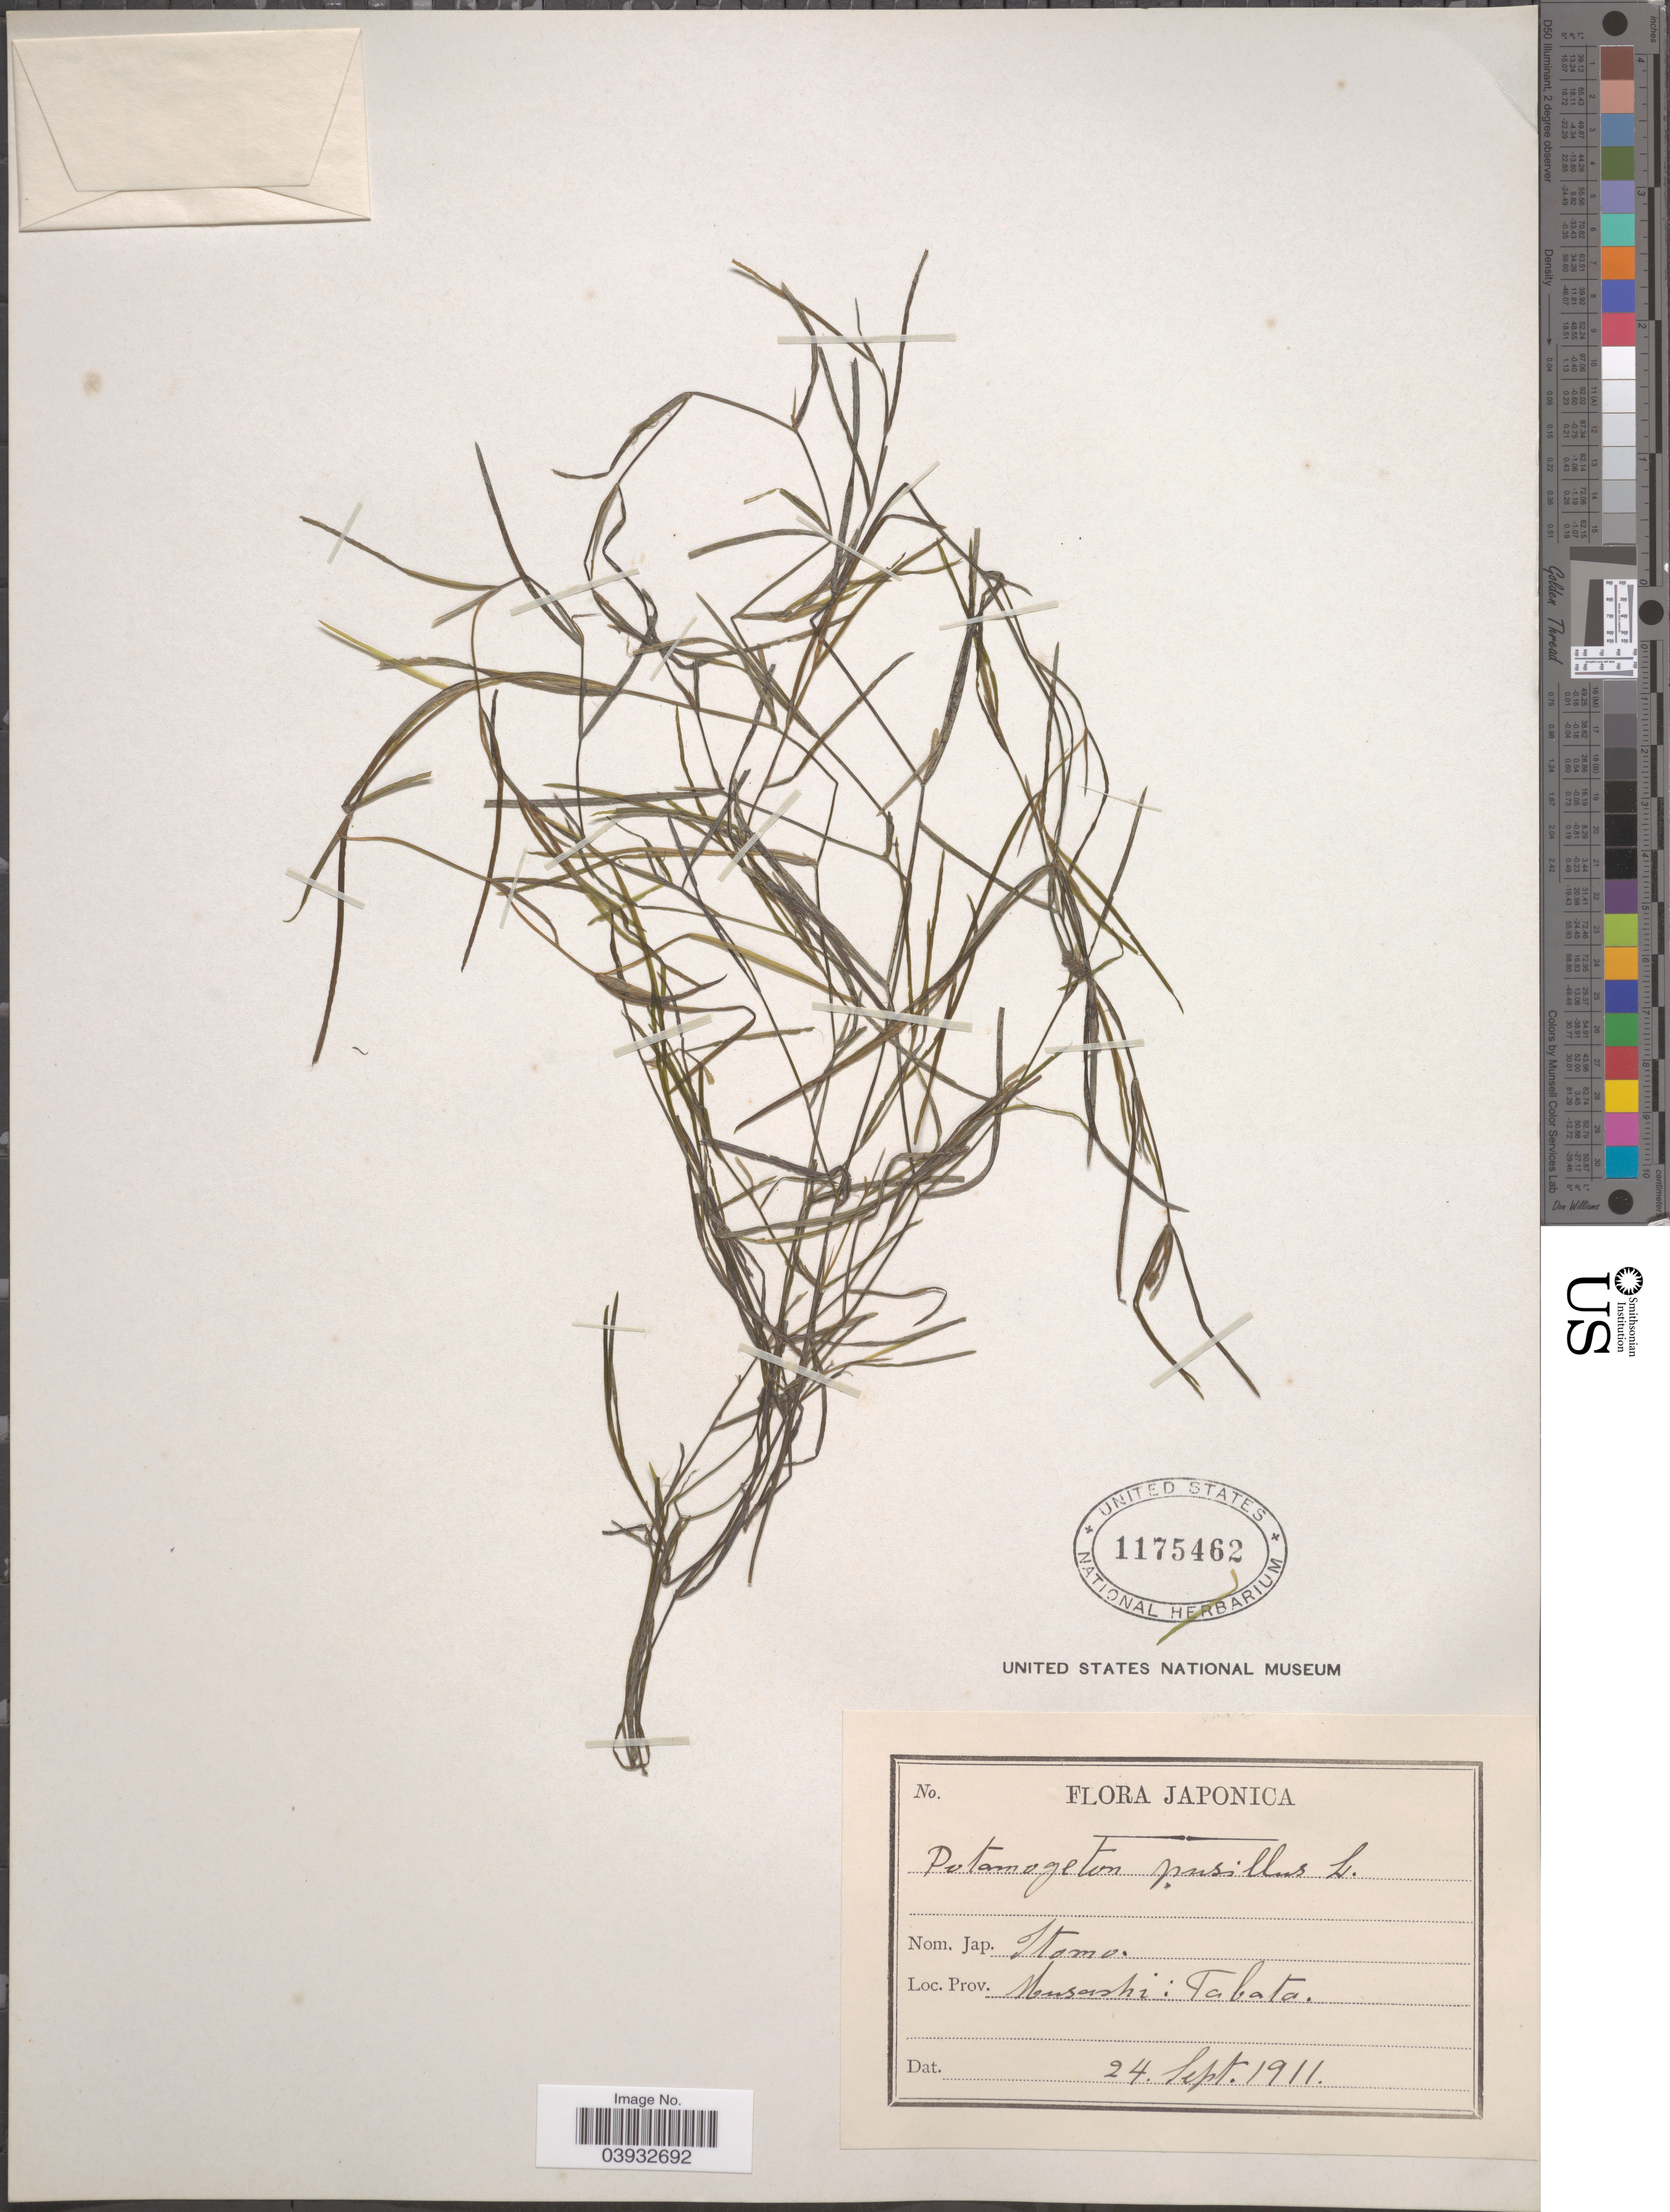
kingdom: Plantae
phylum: Tracheophyta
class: Liliopsida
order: Alismatales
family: Potamogetonaceae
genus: Potamogeton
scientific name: Potamogeton pusillus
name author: L.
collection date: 1911-09-24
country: Japan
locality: Prov. Musashi: Takata.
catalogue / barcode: US 1175462